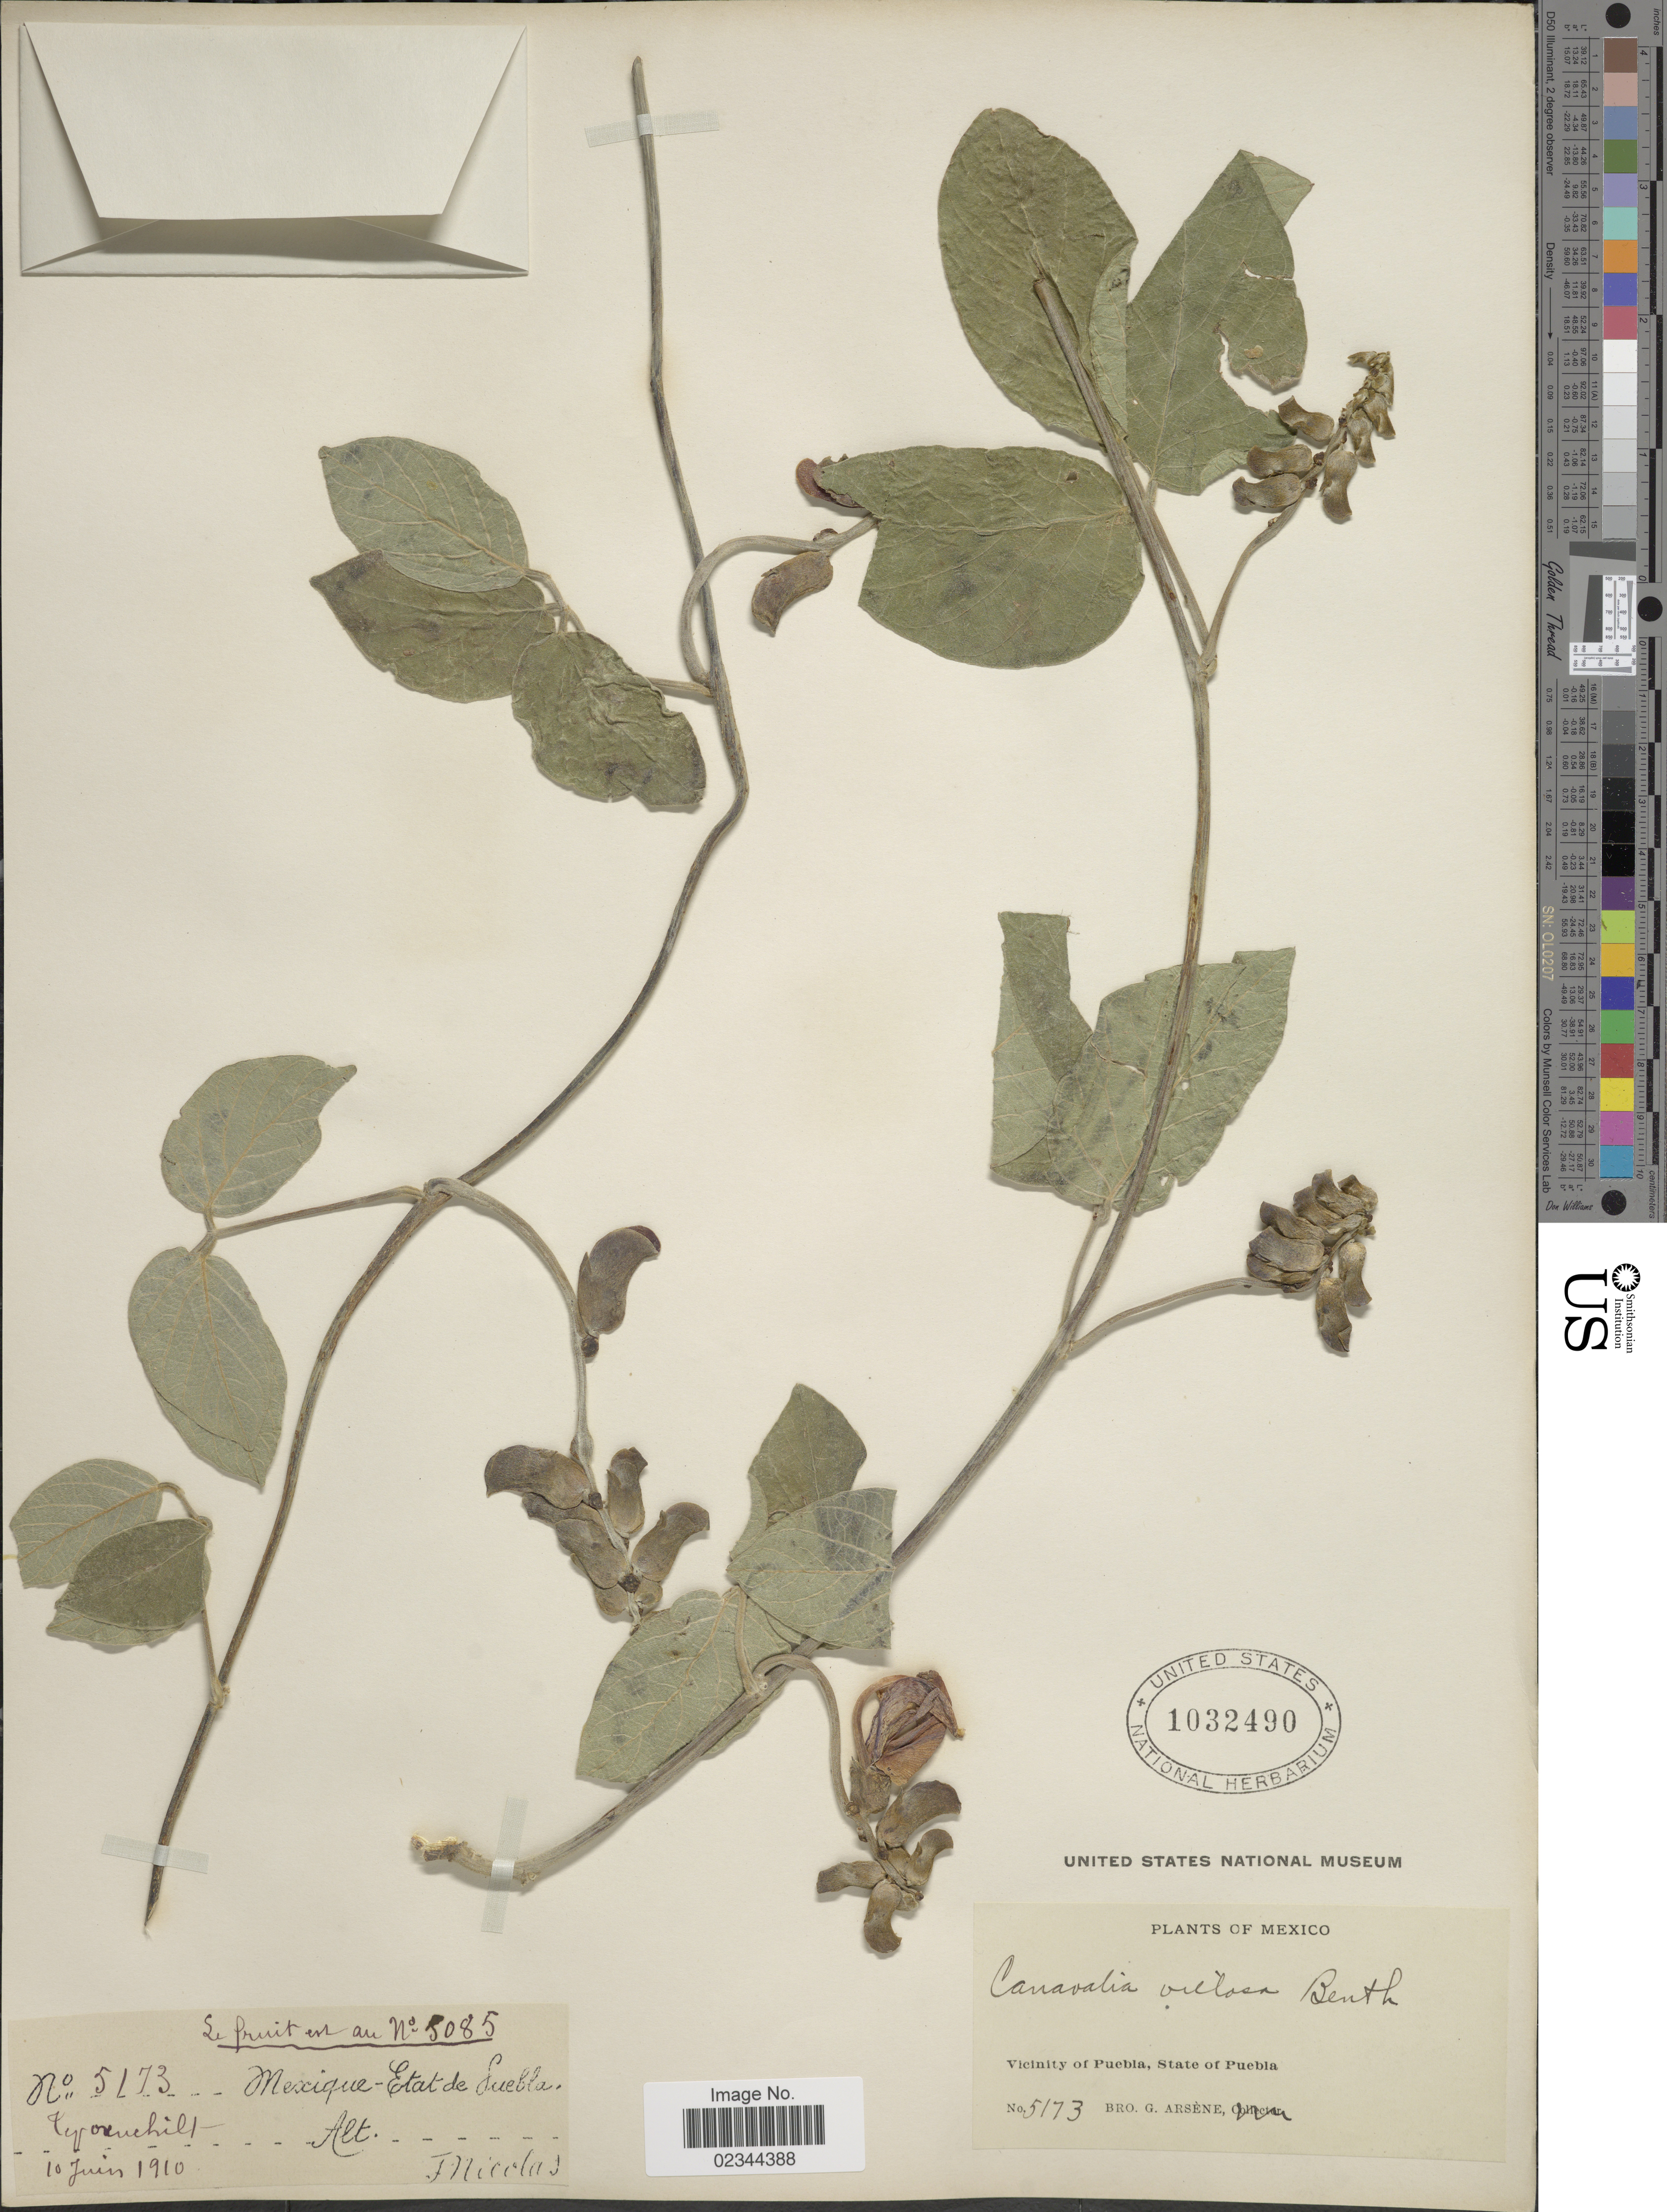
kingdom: Plantae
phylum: Tracheophyta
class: Magnoliopsida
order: Fabales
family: Fabaceae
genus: Canavalia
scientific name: Canavalia villosa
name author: Benth.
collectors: F. Nicolas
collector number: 5173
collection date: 1910-06-10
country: Mexico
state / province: Puebla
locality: Mexique, Vicinity of Puebla, Tepoxuchil.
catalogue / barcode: US 1032490